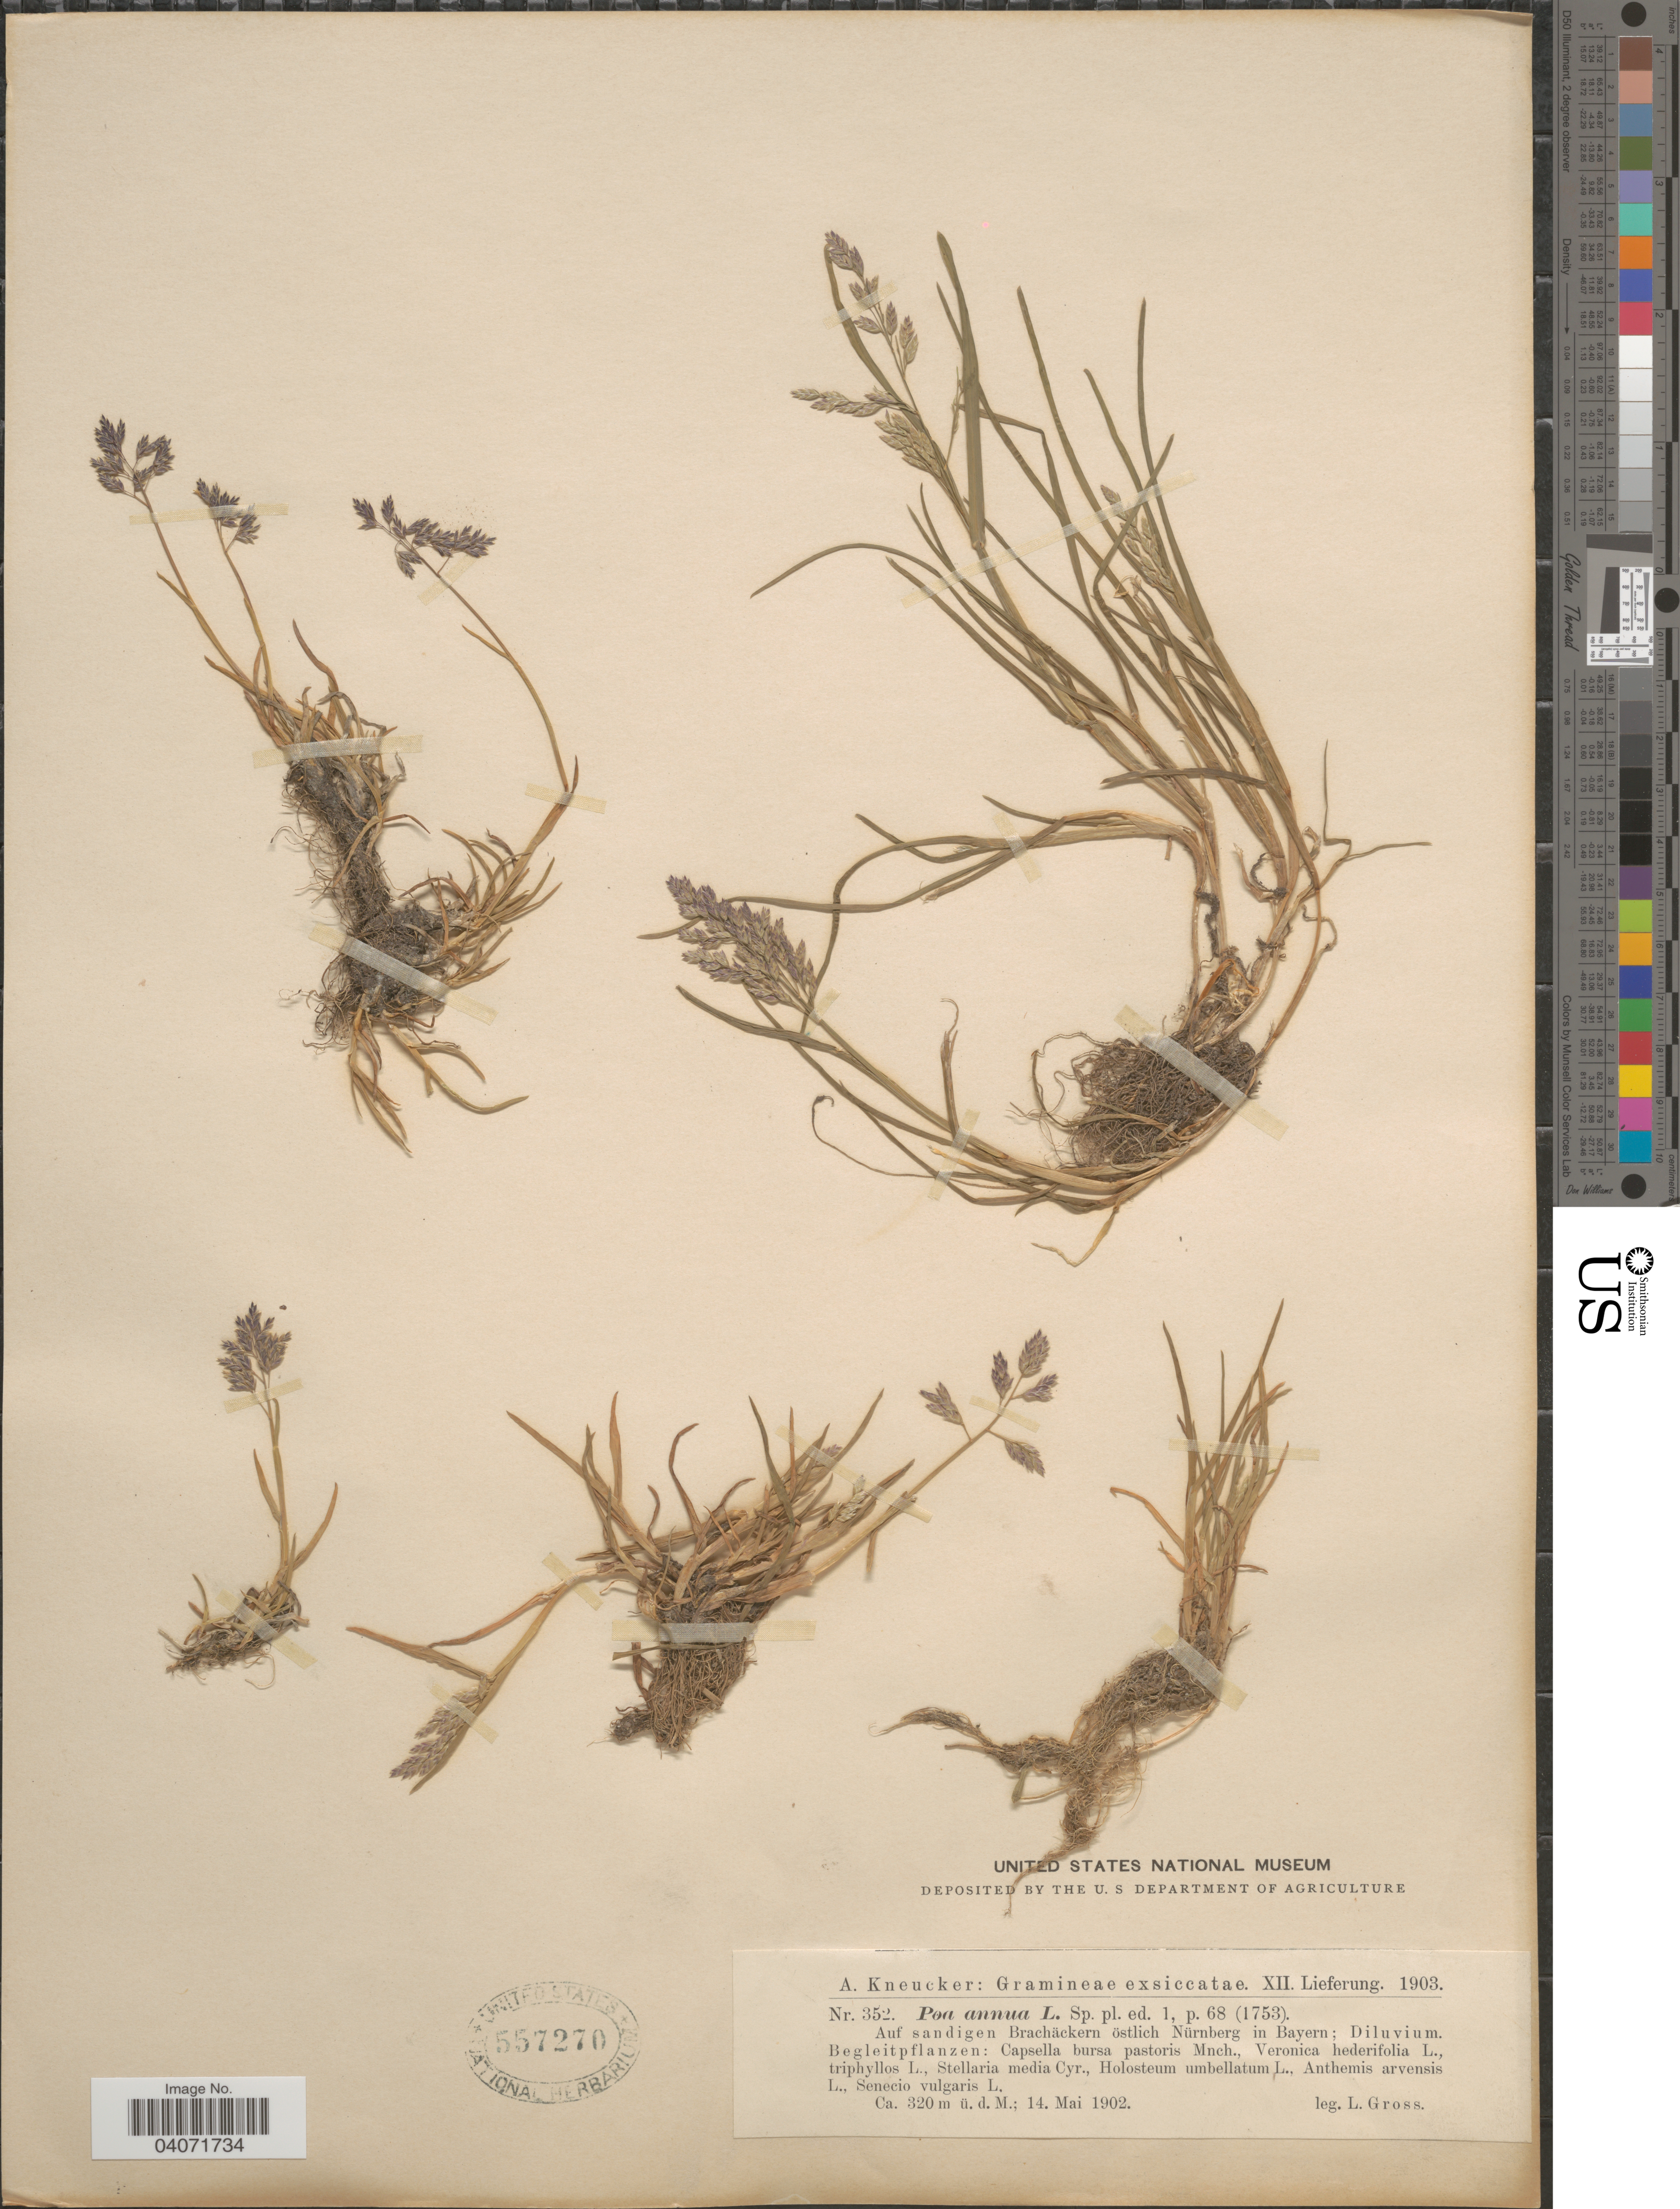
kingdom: Plantae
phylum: Tracheophyta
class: Liliopsida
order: Poales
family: Poaceae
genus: Poa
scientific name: Poa annua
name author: L.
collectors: L. Gross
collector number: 352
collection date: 1902-05-14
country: Germany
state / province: Bayern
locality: Auf sandigen Brachäckern östlich Nürnberg.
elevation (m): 320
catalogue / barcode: US 557270